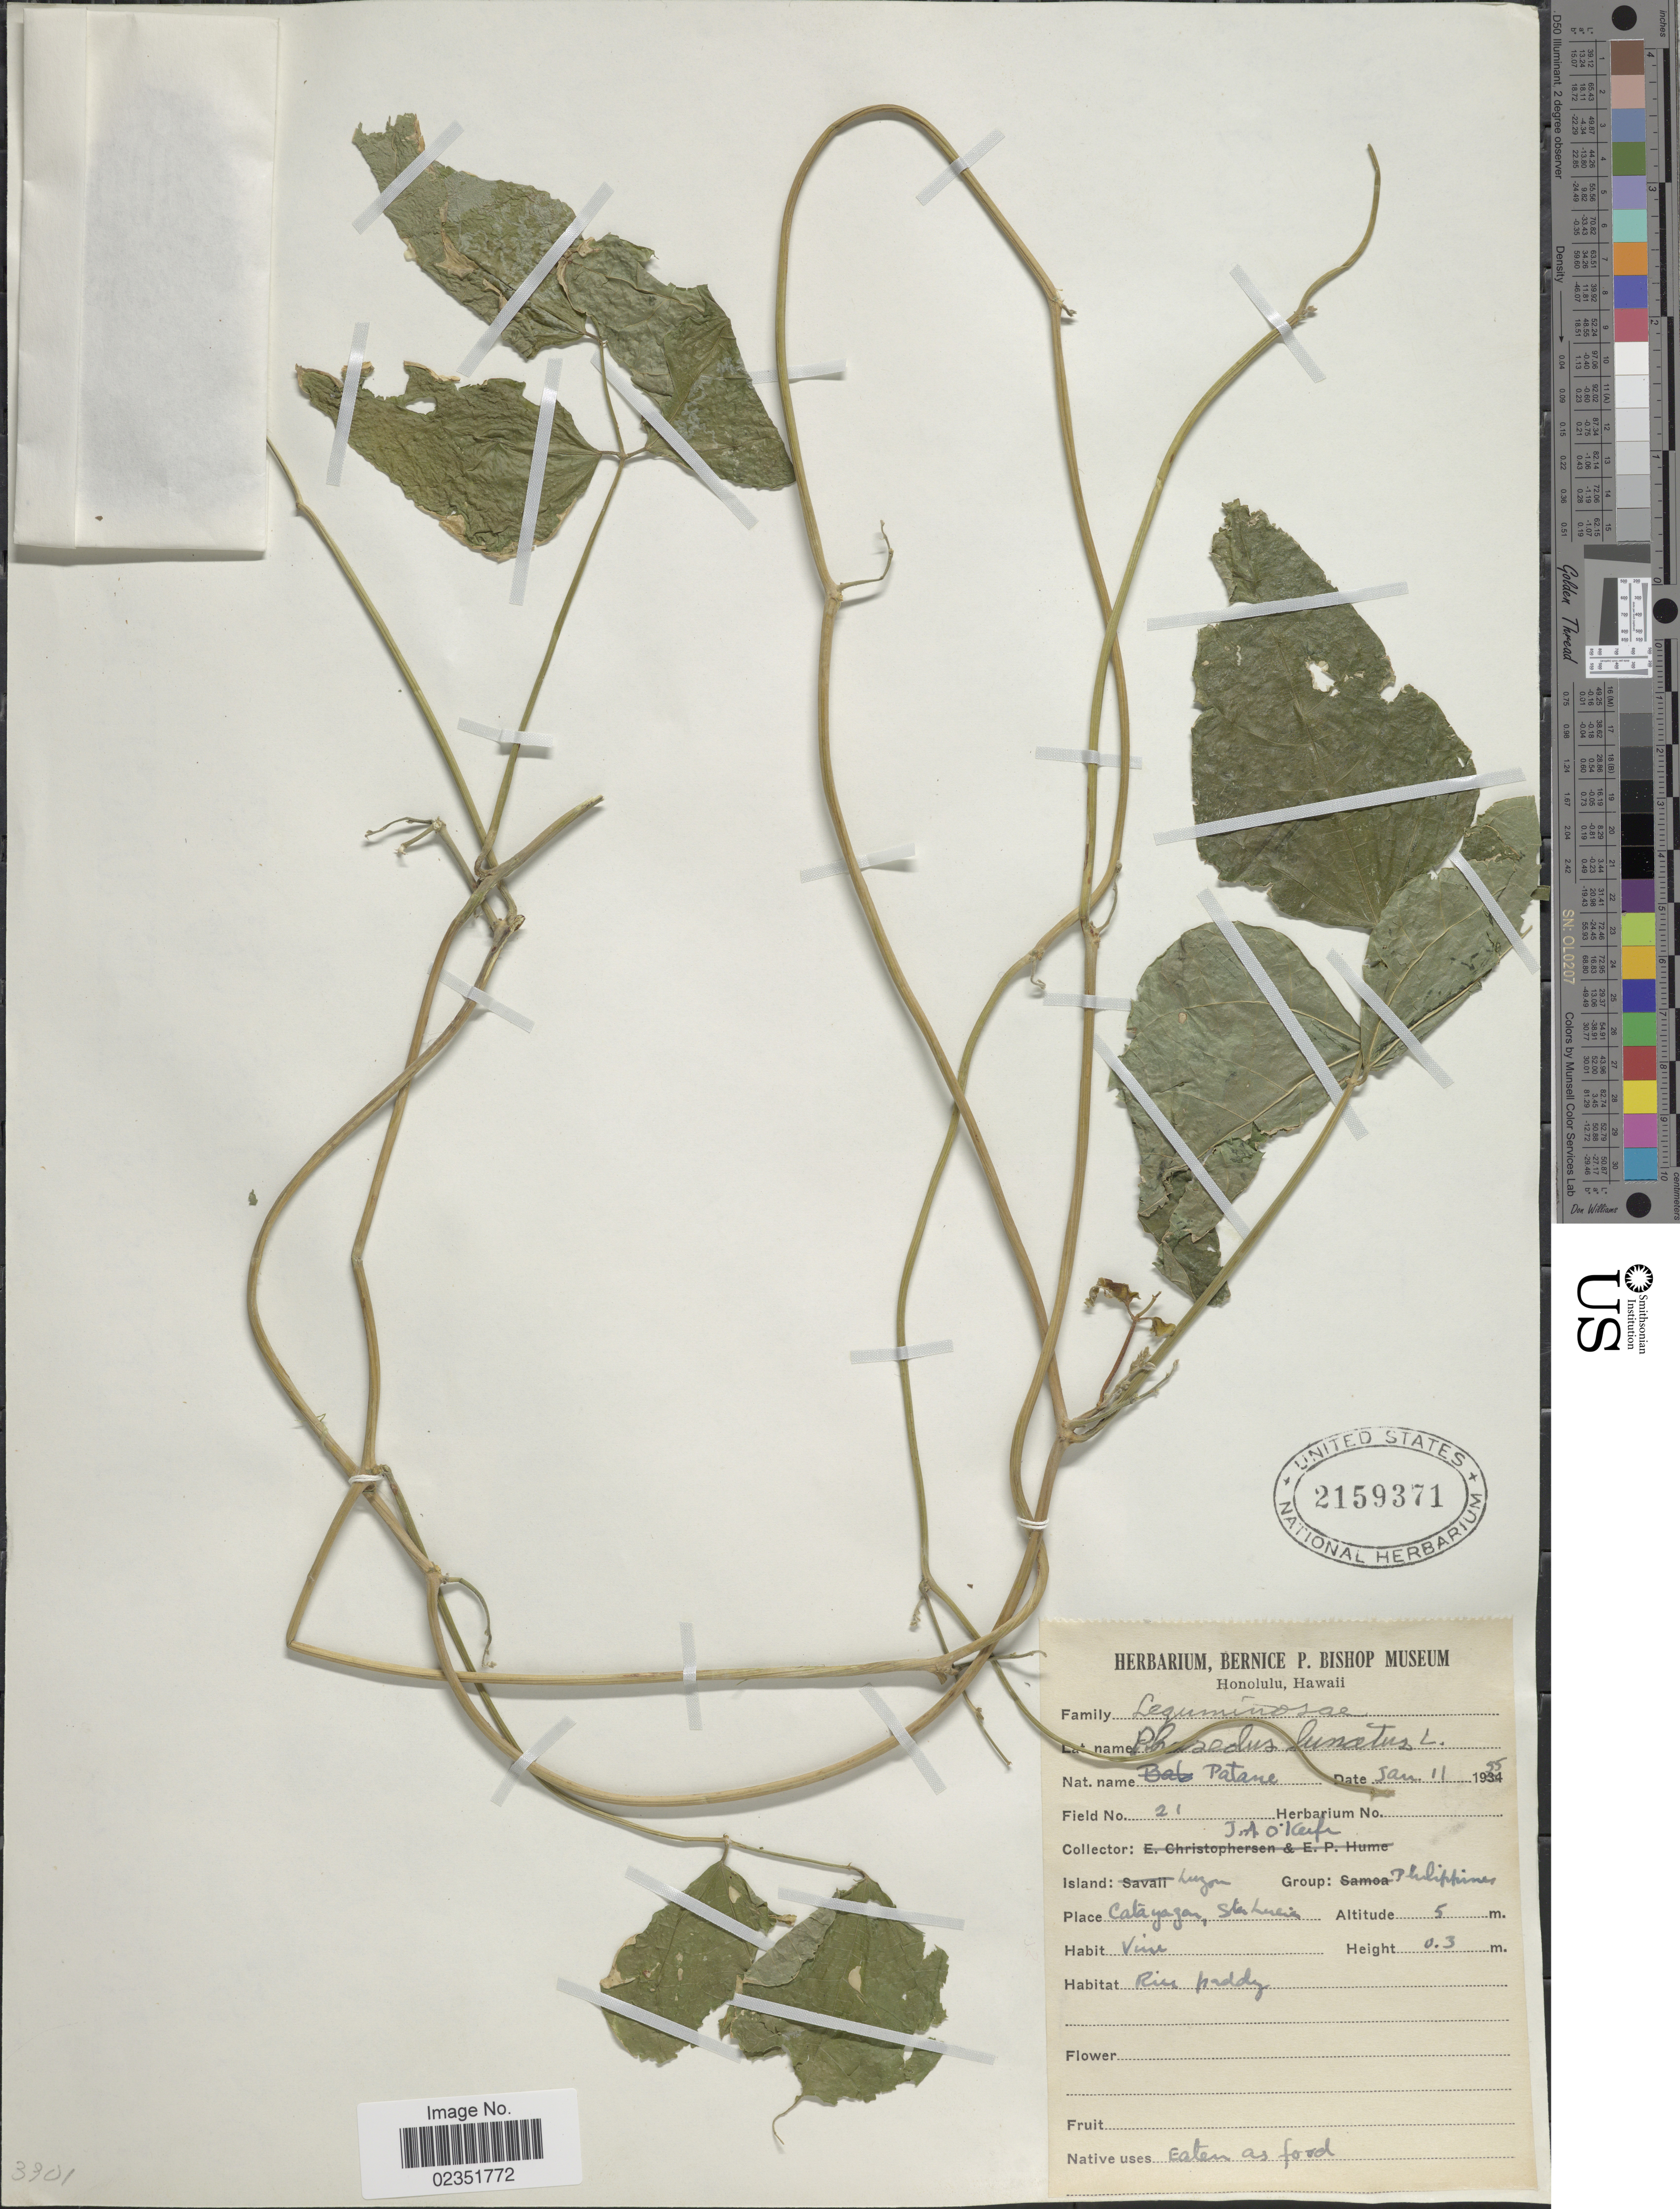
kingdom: Plantae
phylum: Tracheophyta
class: Magnoliopsida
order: Fabales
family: Fabaceae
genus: Phaseolus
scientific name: Phaseolus lunatus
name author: L.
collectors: J. O'Keefe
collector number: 21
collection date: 1955-01-11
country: Philippines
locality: Island Luzon, Catayagan, Sta. Lucia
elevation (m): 5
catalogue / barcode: US 2159371